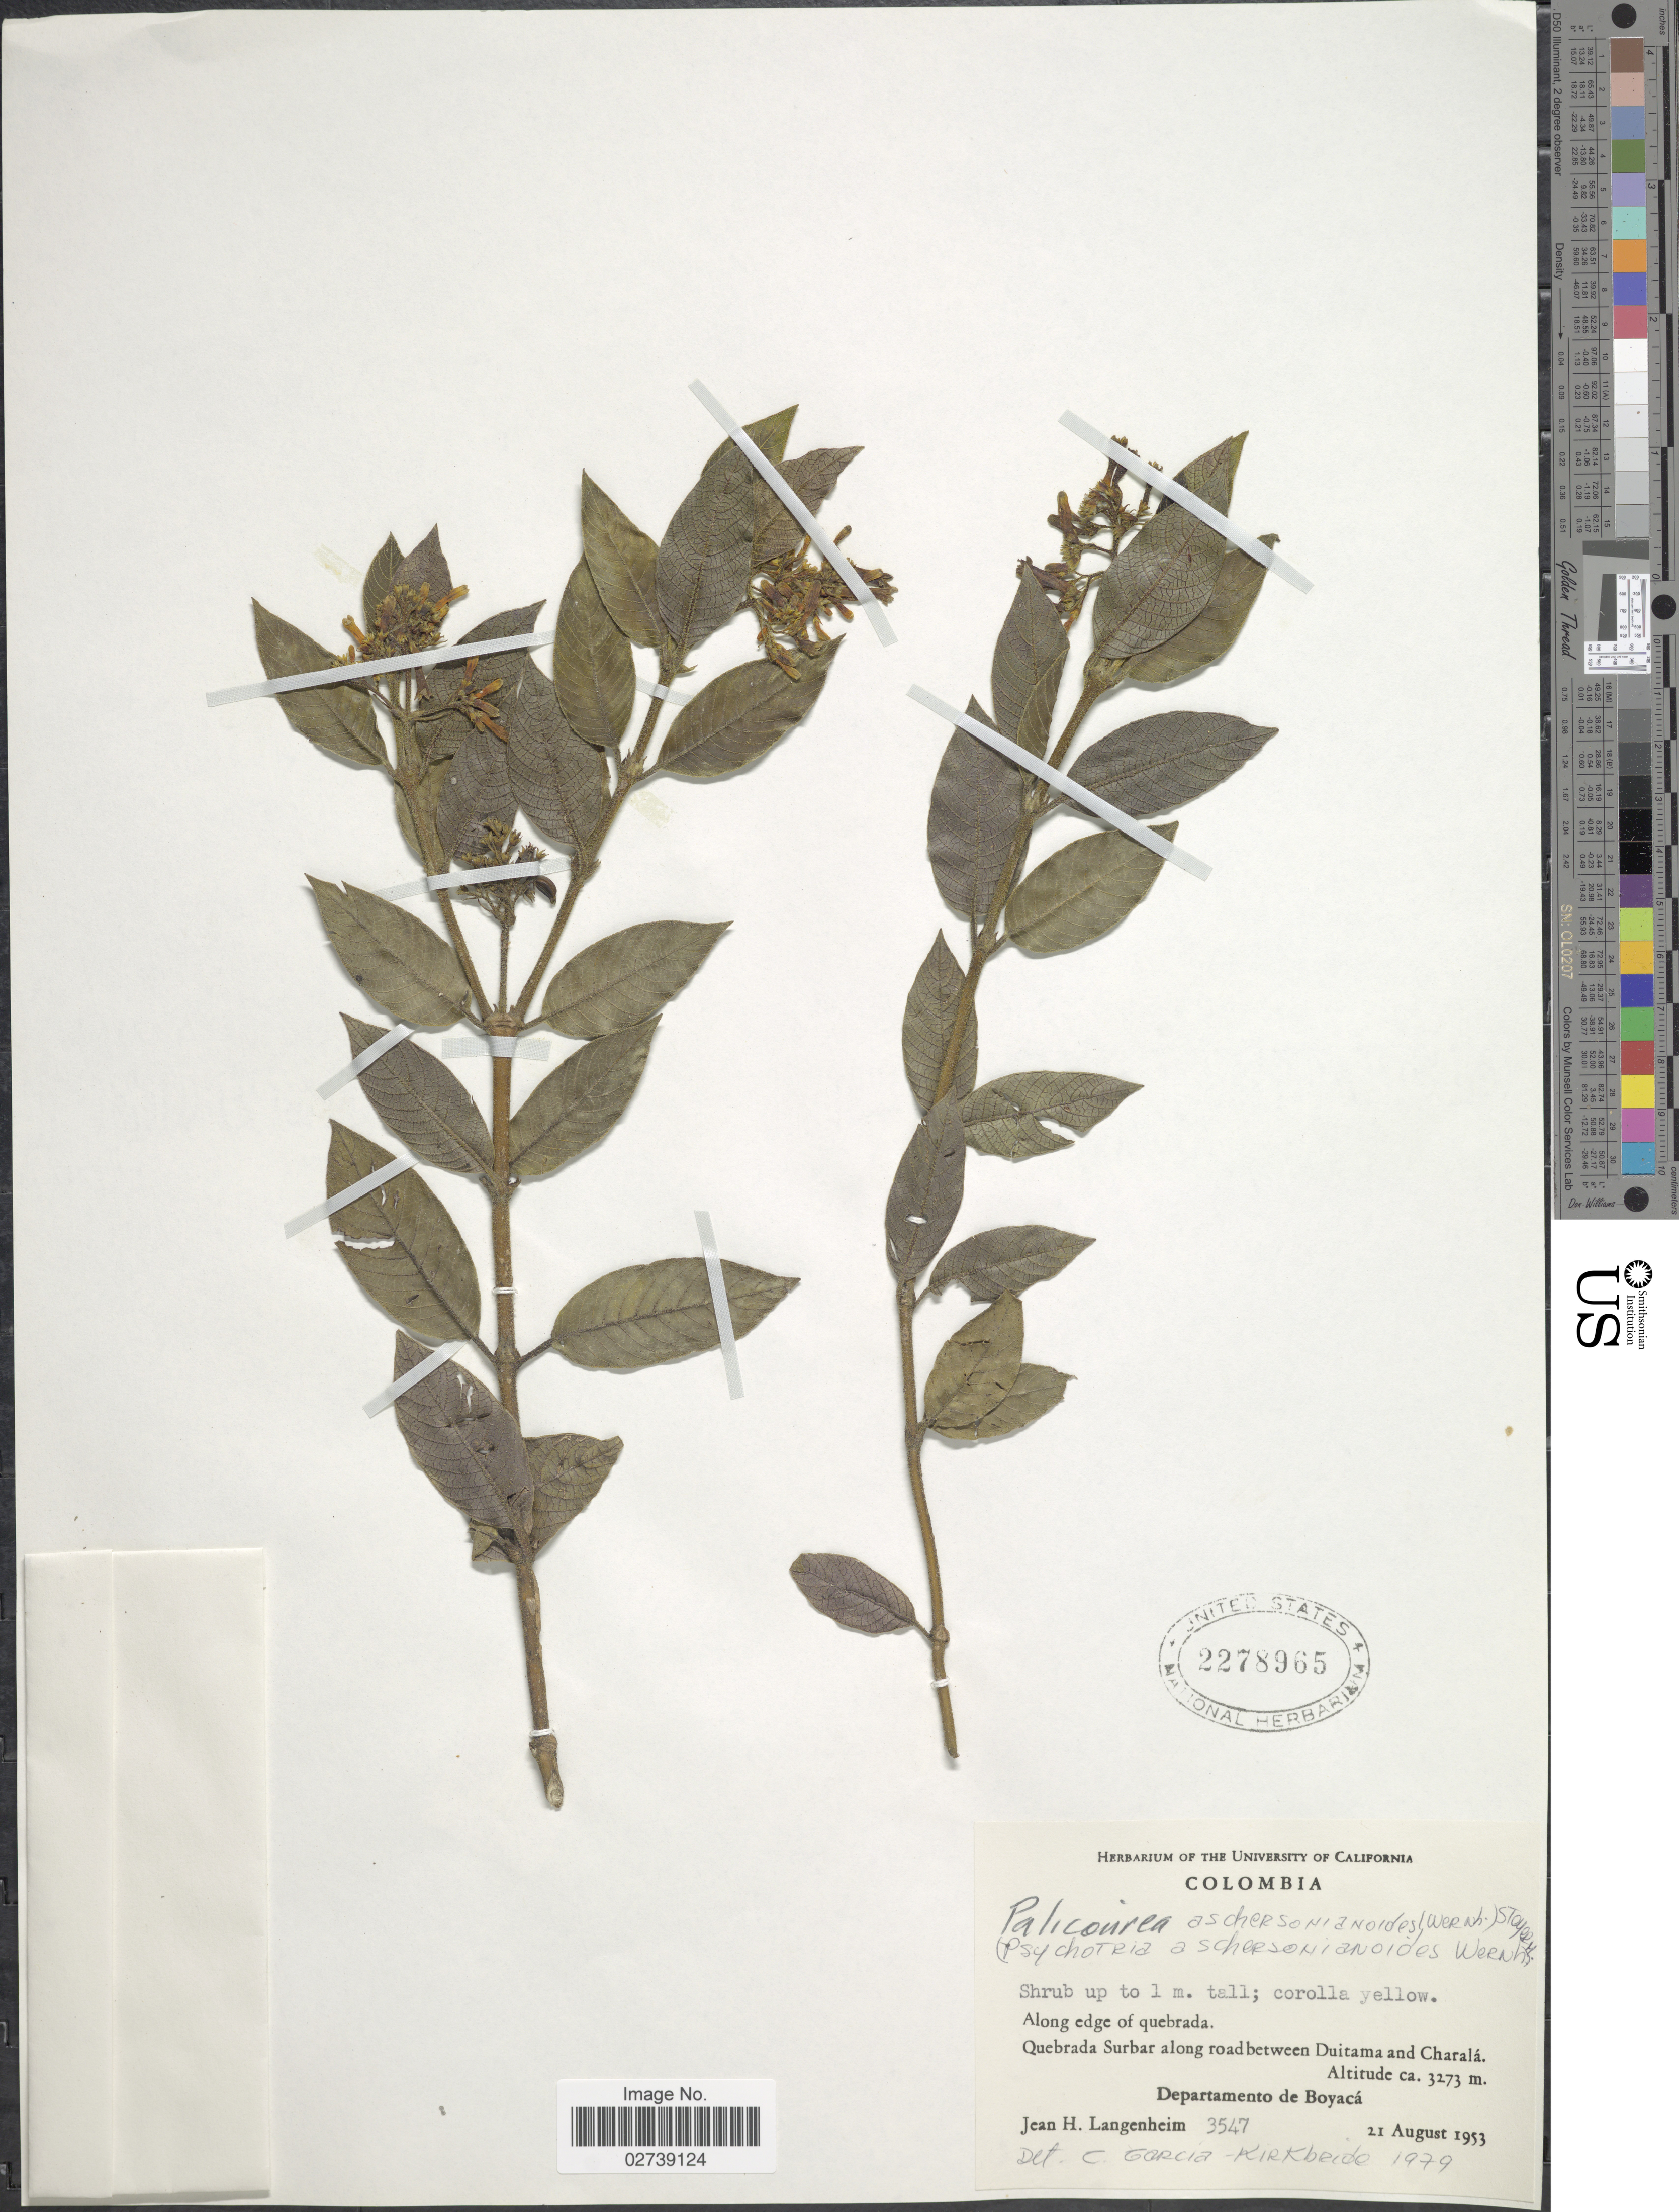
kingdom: Plantae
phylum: Tracheophyta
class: Magnoliopsida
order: Gentianales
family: Rubiaceae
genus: Palicourea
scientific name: Palicourea aschersonianoides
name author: Steyerm.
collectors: J. H. Langenheim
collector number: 3547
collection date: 1953-08-21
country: Colombia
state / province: Boyacá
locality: Along edge of quebrada. Quebrada Surbar along road between Duitama and Charala. Departamento de Boyaca.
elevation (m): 3273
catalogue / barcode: US 2278965